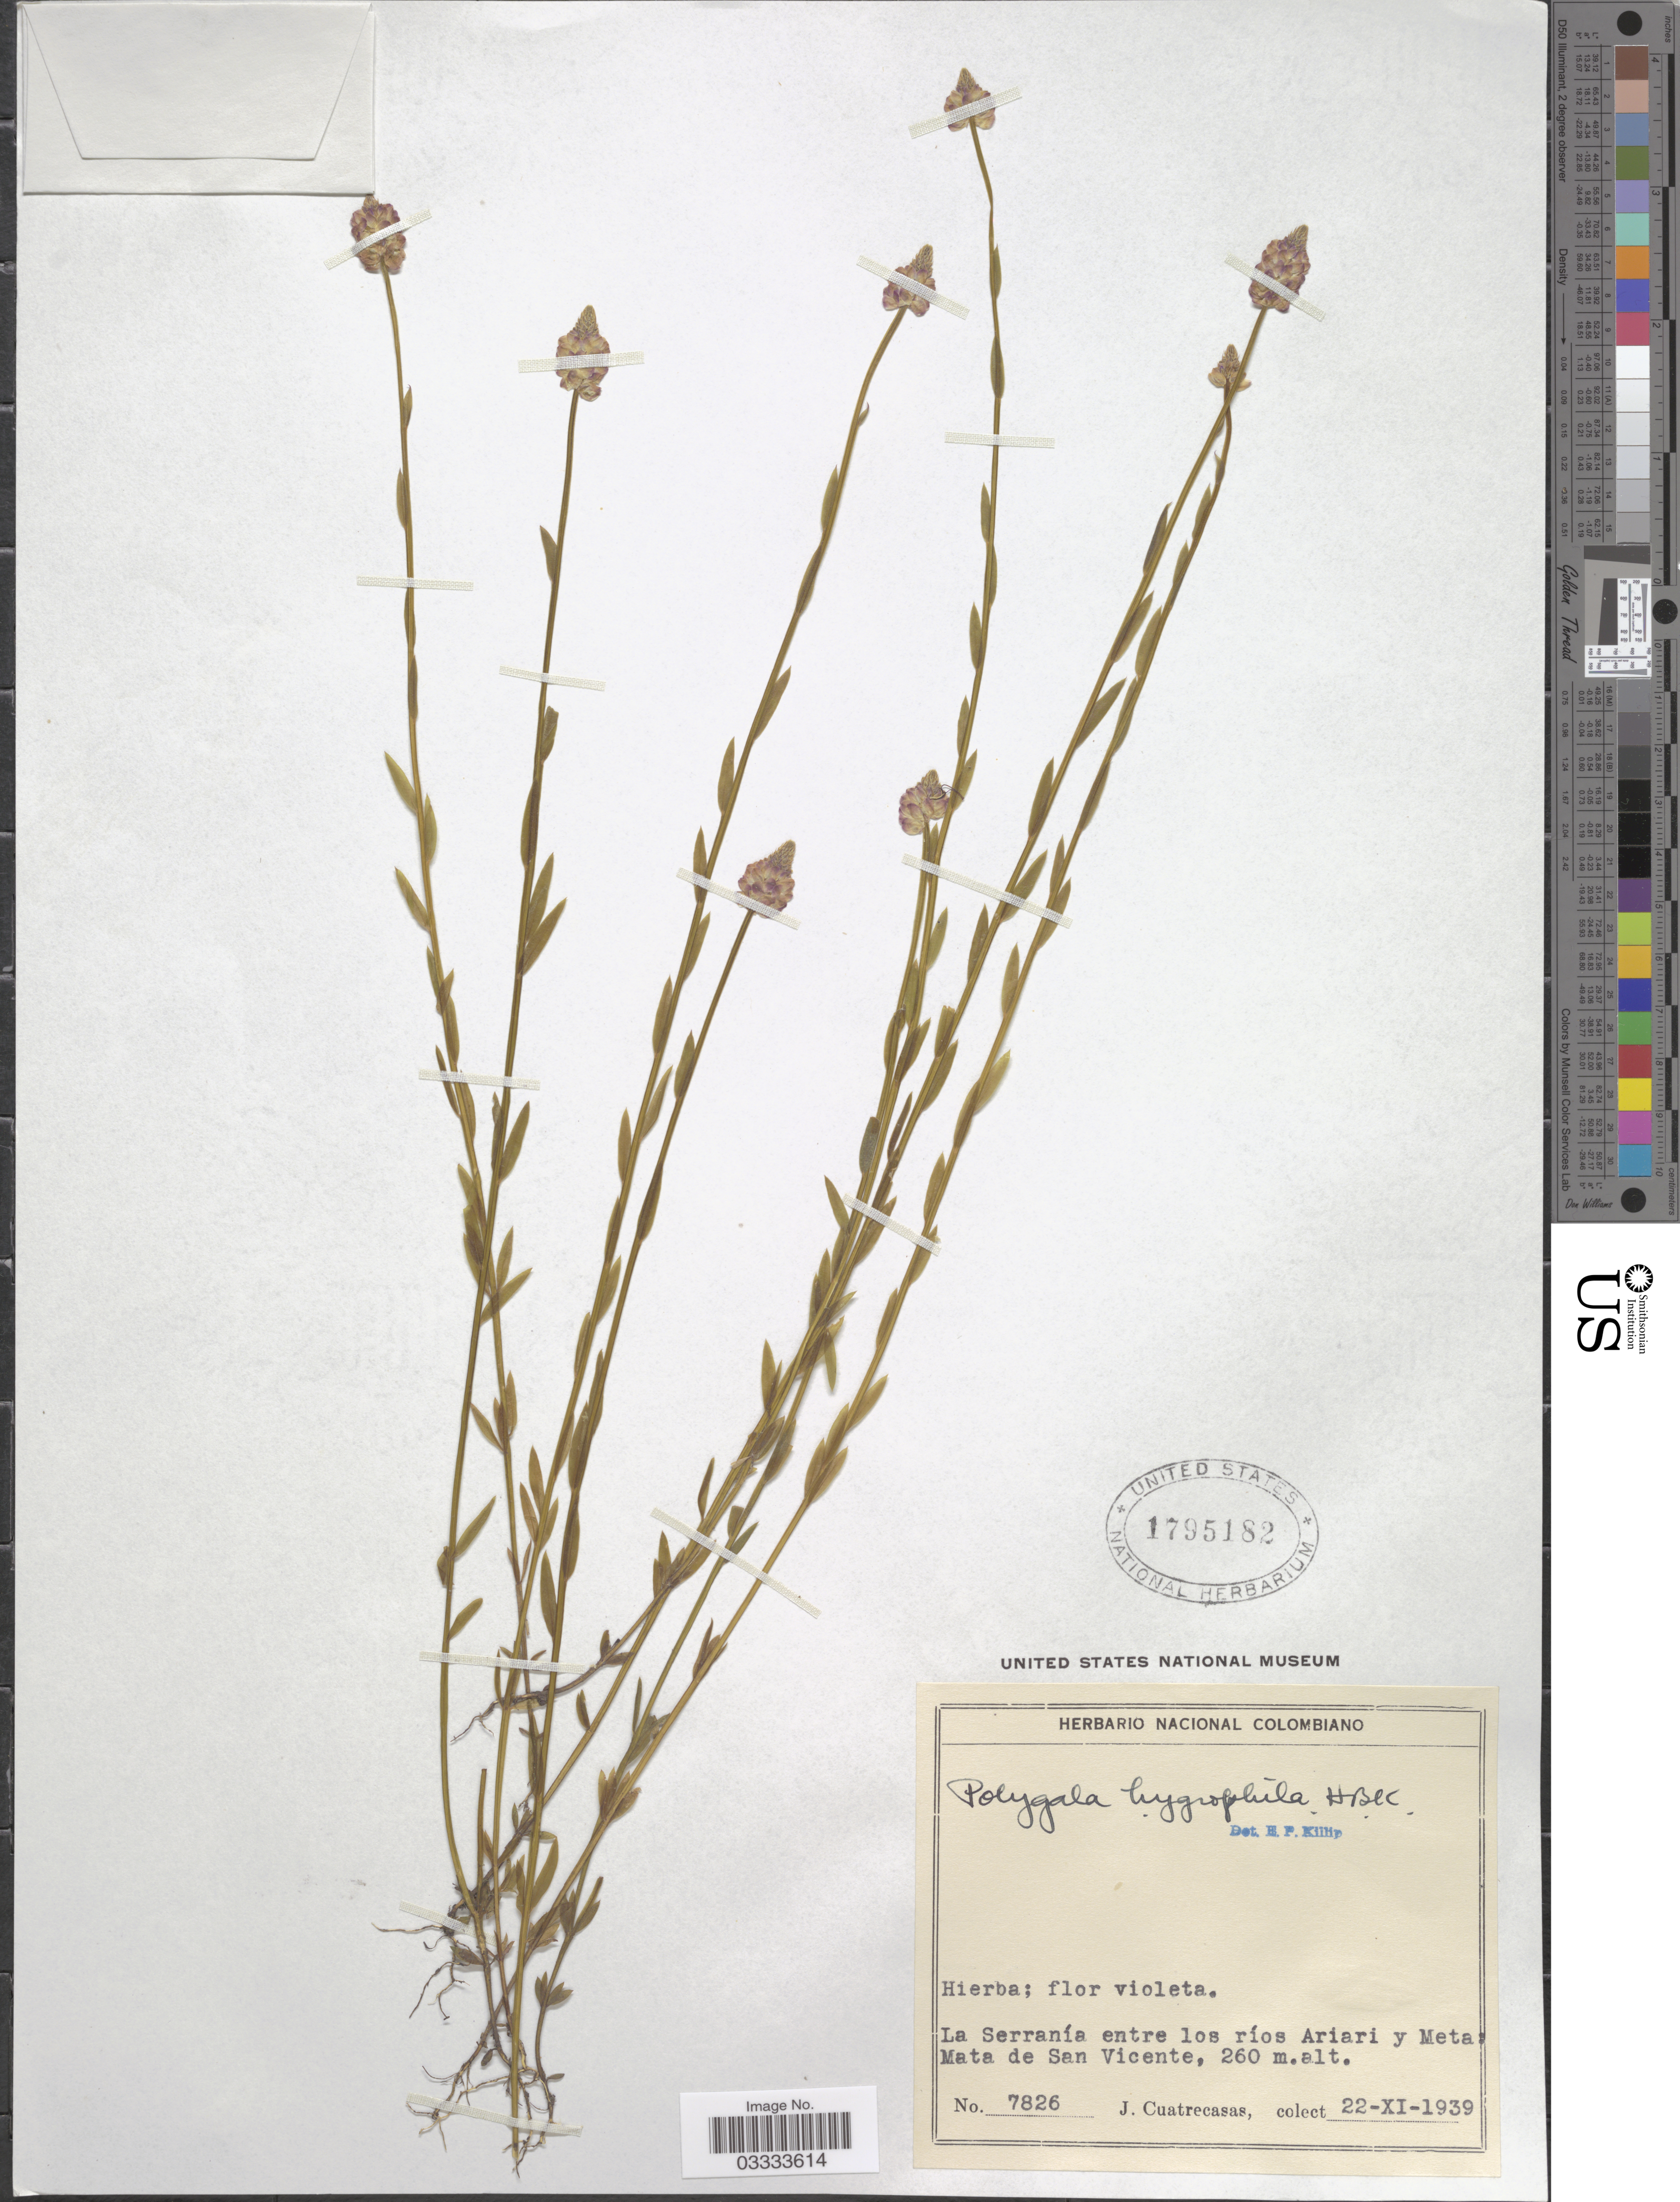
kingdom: Plantae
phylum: Tracheophyta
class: Magnoliopsida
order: Fabales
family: Polygalaceae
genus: Polygala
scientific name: Polygala hygrophila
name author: Kunth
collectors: J. Cuatrecasas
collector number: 7826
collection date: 1939-11-22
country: Colombia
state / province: Meta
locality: La Serranía entre los ríos Ariari y Meta, Mata de San Vicente.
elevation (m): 260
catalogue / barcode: US 1795182